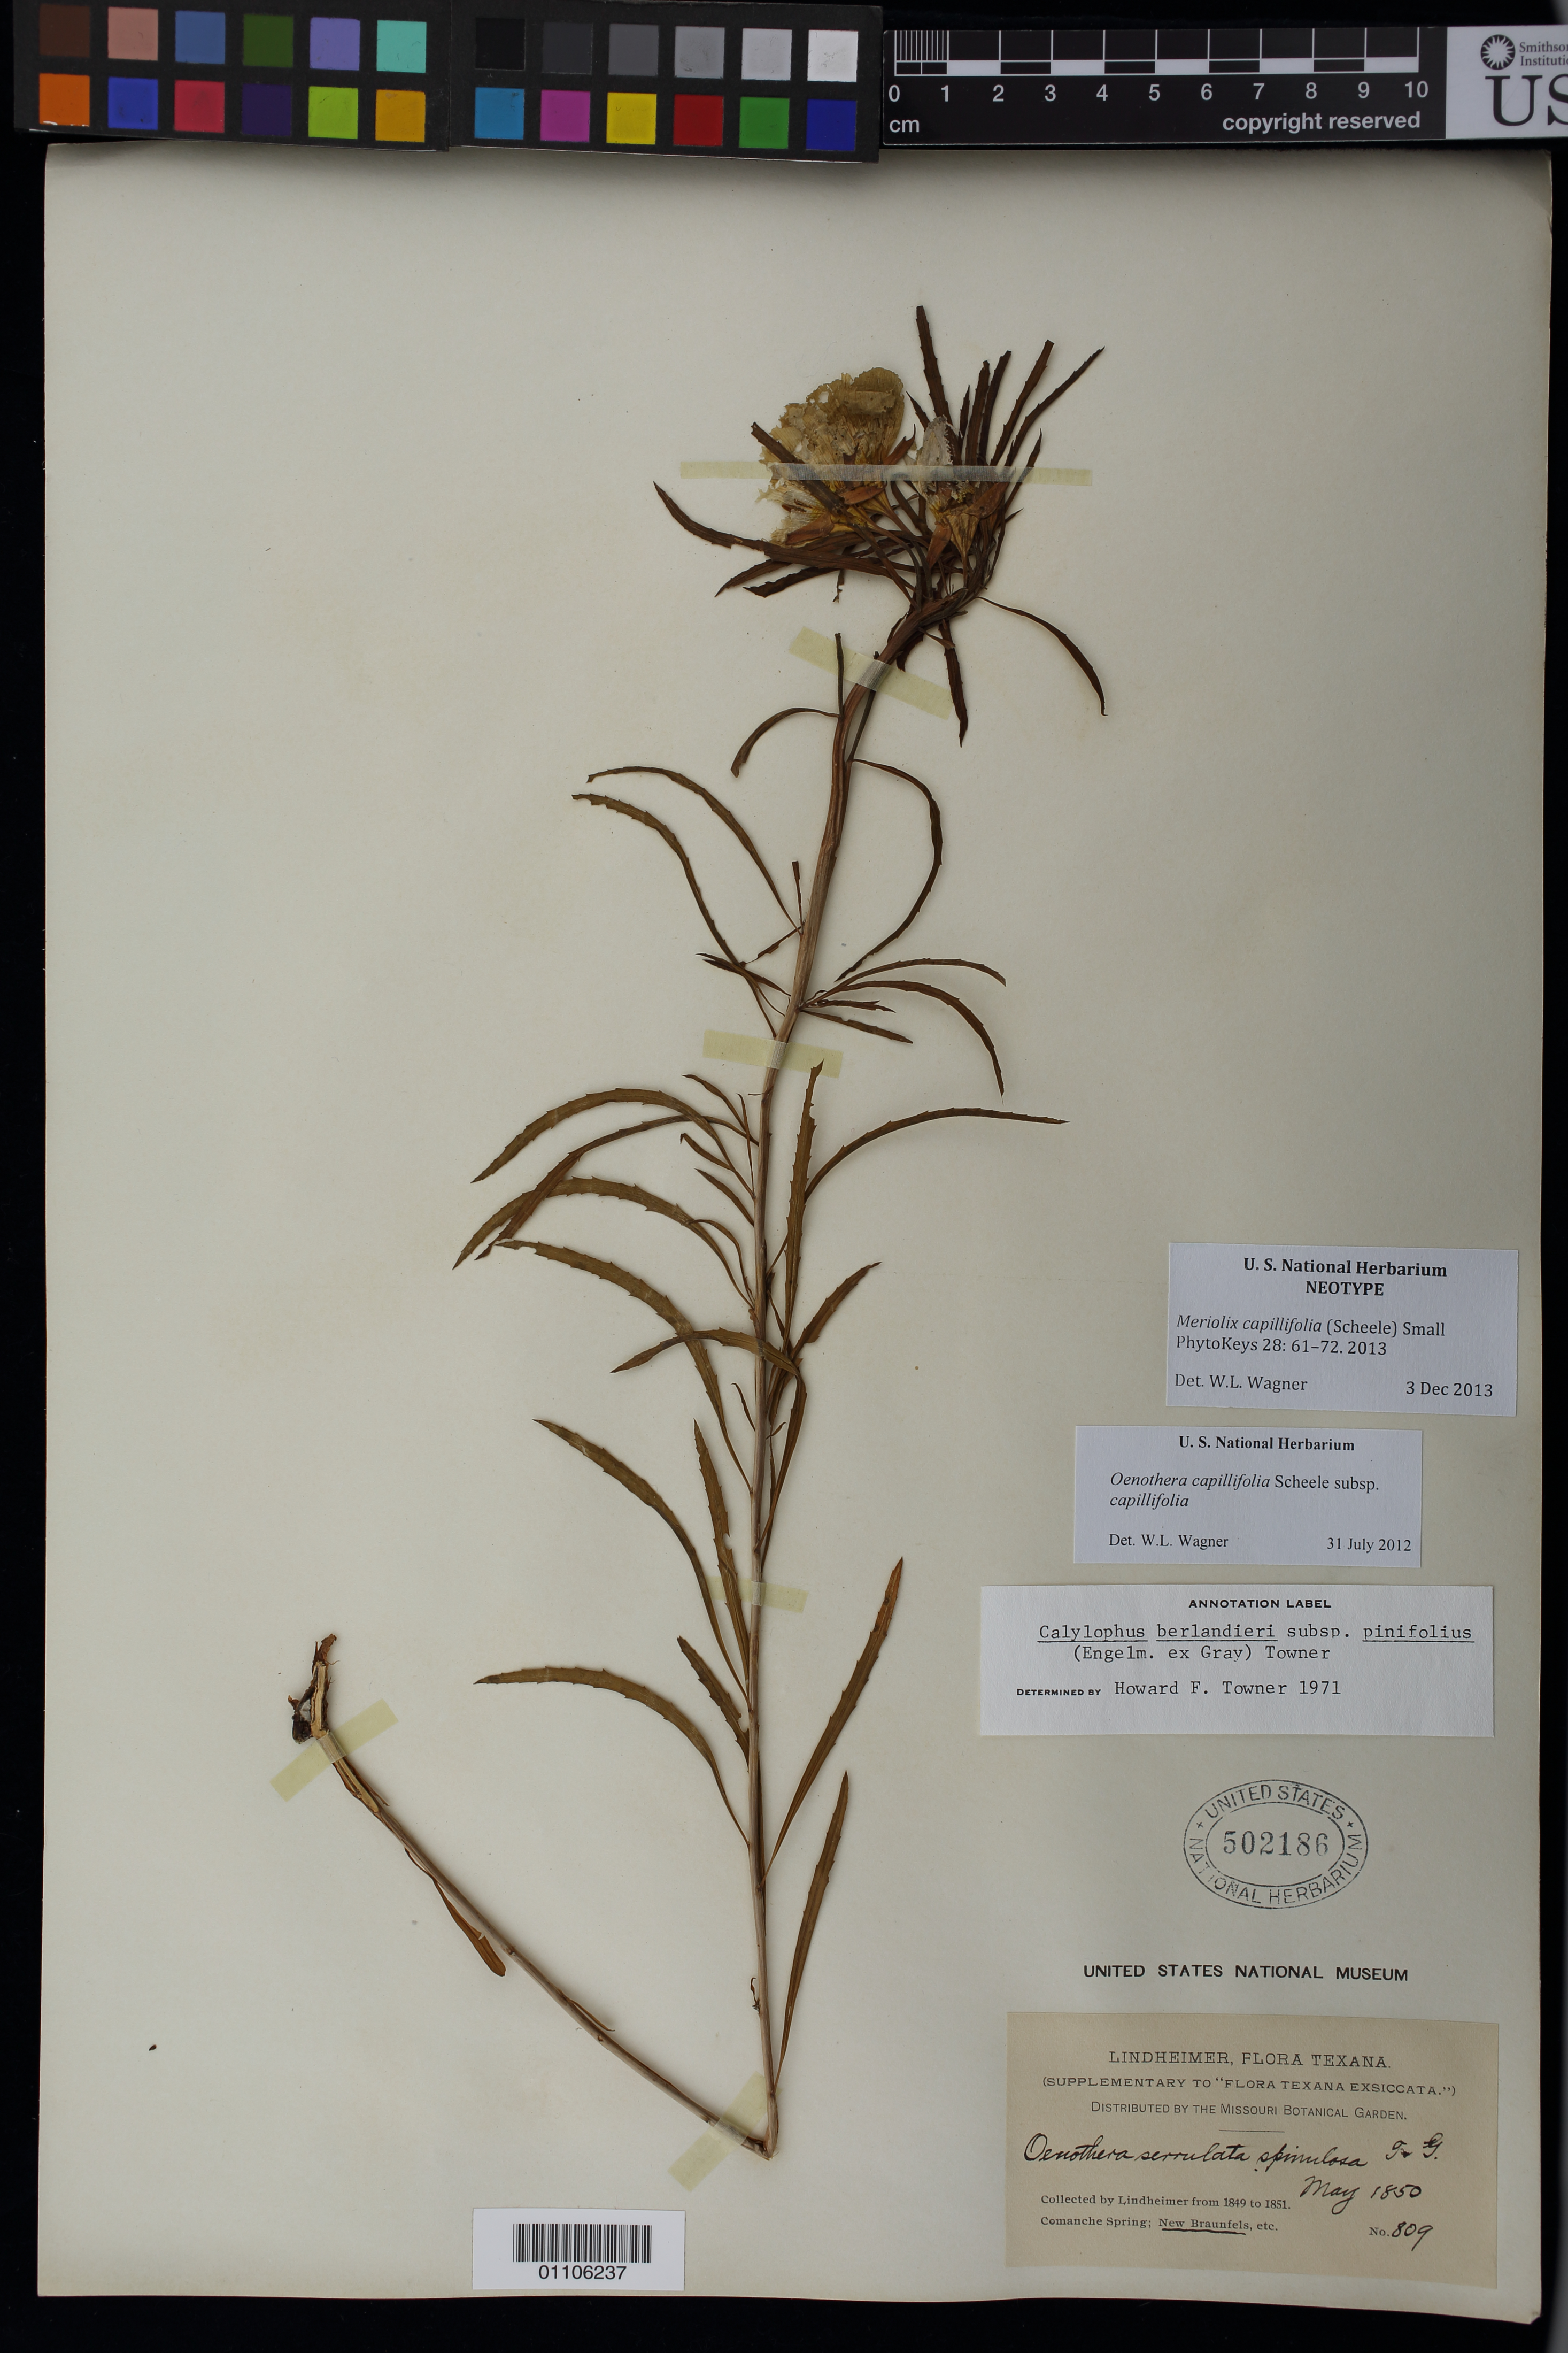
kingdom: Plantae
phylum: Tracheophyta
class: Magnoliopsida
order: Myrtales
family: Onagraceae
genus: Oenothera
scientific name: Oenothera capillifolia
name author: Scheele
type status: Neotype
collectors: F. J. Lindheimer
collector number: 809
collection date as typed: May 1850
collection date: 1850-05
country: United States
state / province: Texas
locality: New Braunfels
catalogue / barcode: US 502186